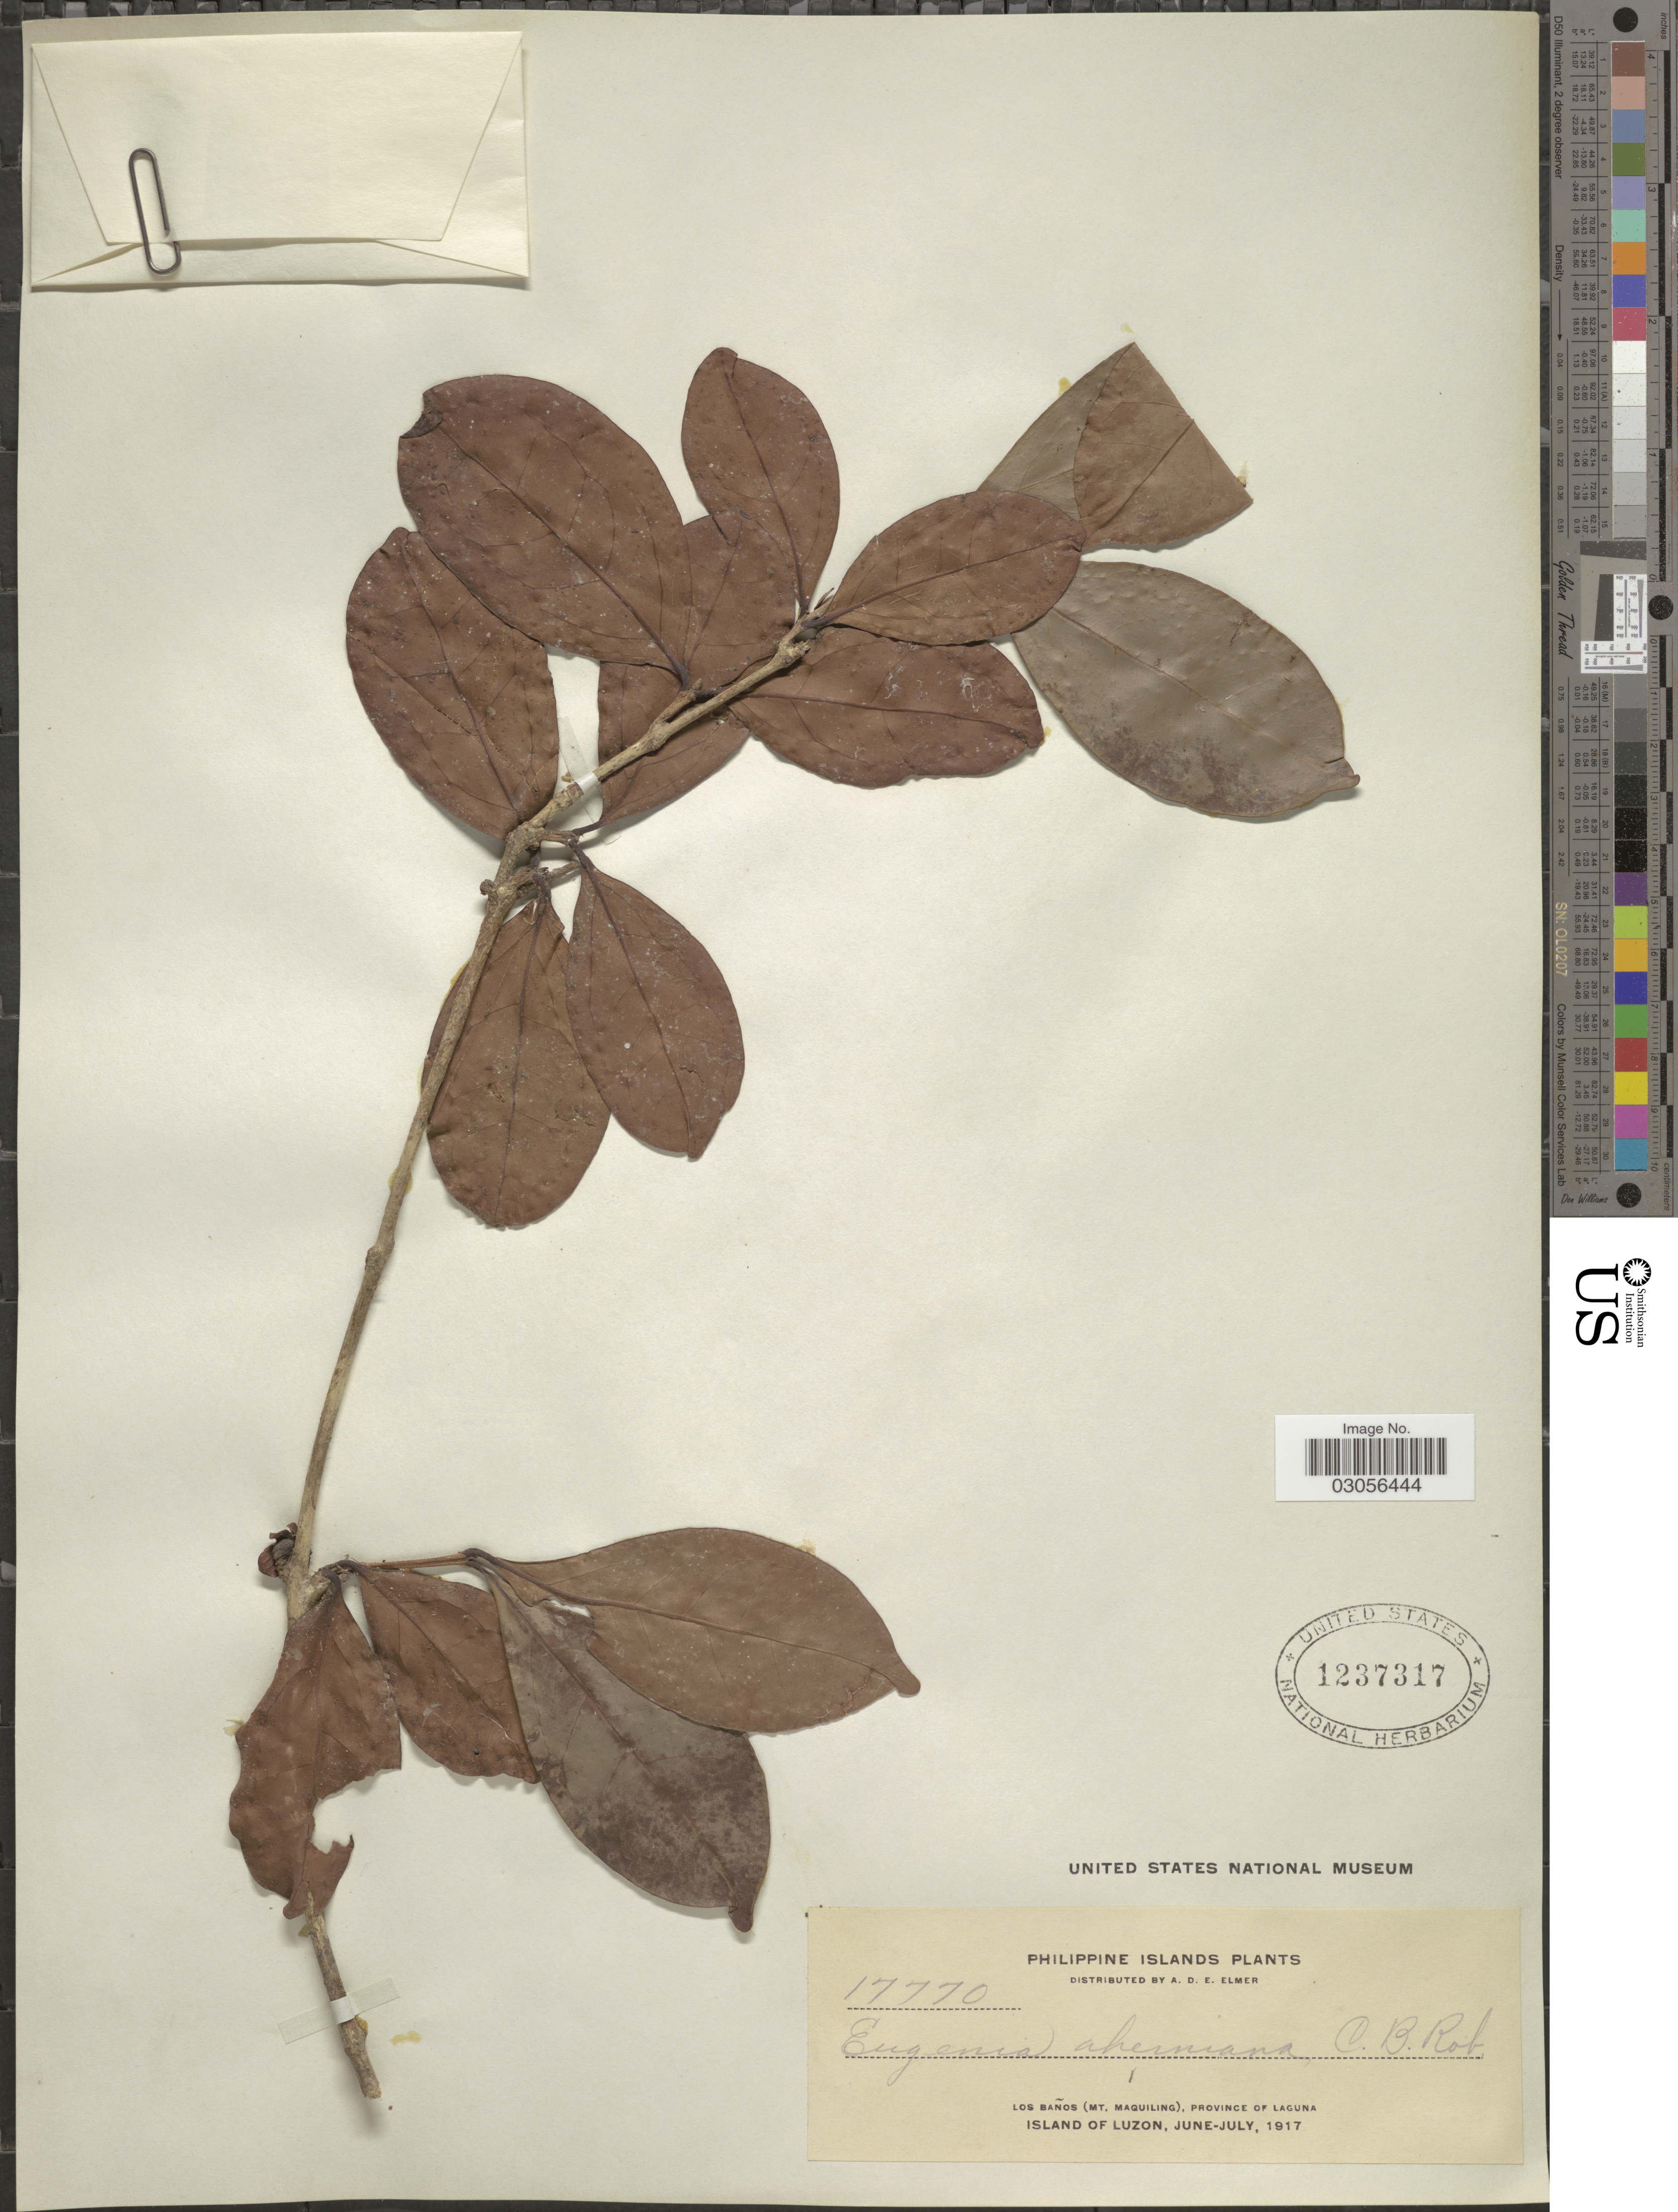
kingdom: Plantae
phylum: Tracheophyta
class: Magnoliopsida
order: Myrtales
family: Myrtaceae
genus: Eugenia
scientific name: Eugenia aherniana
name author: C.B. Rob.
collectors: A. D. E. Elmer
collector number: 17770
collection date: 1917-06/1917-07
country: Philippines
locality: Philippine Islands, Los Baños (Mt, Maquiling), Province of Laguna, Island of Luzon.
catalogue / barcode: US 1237317